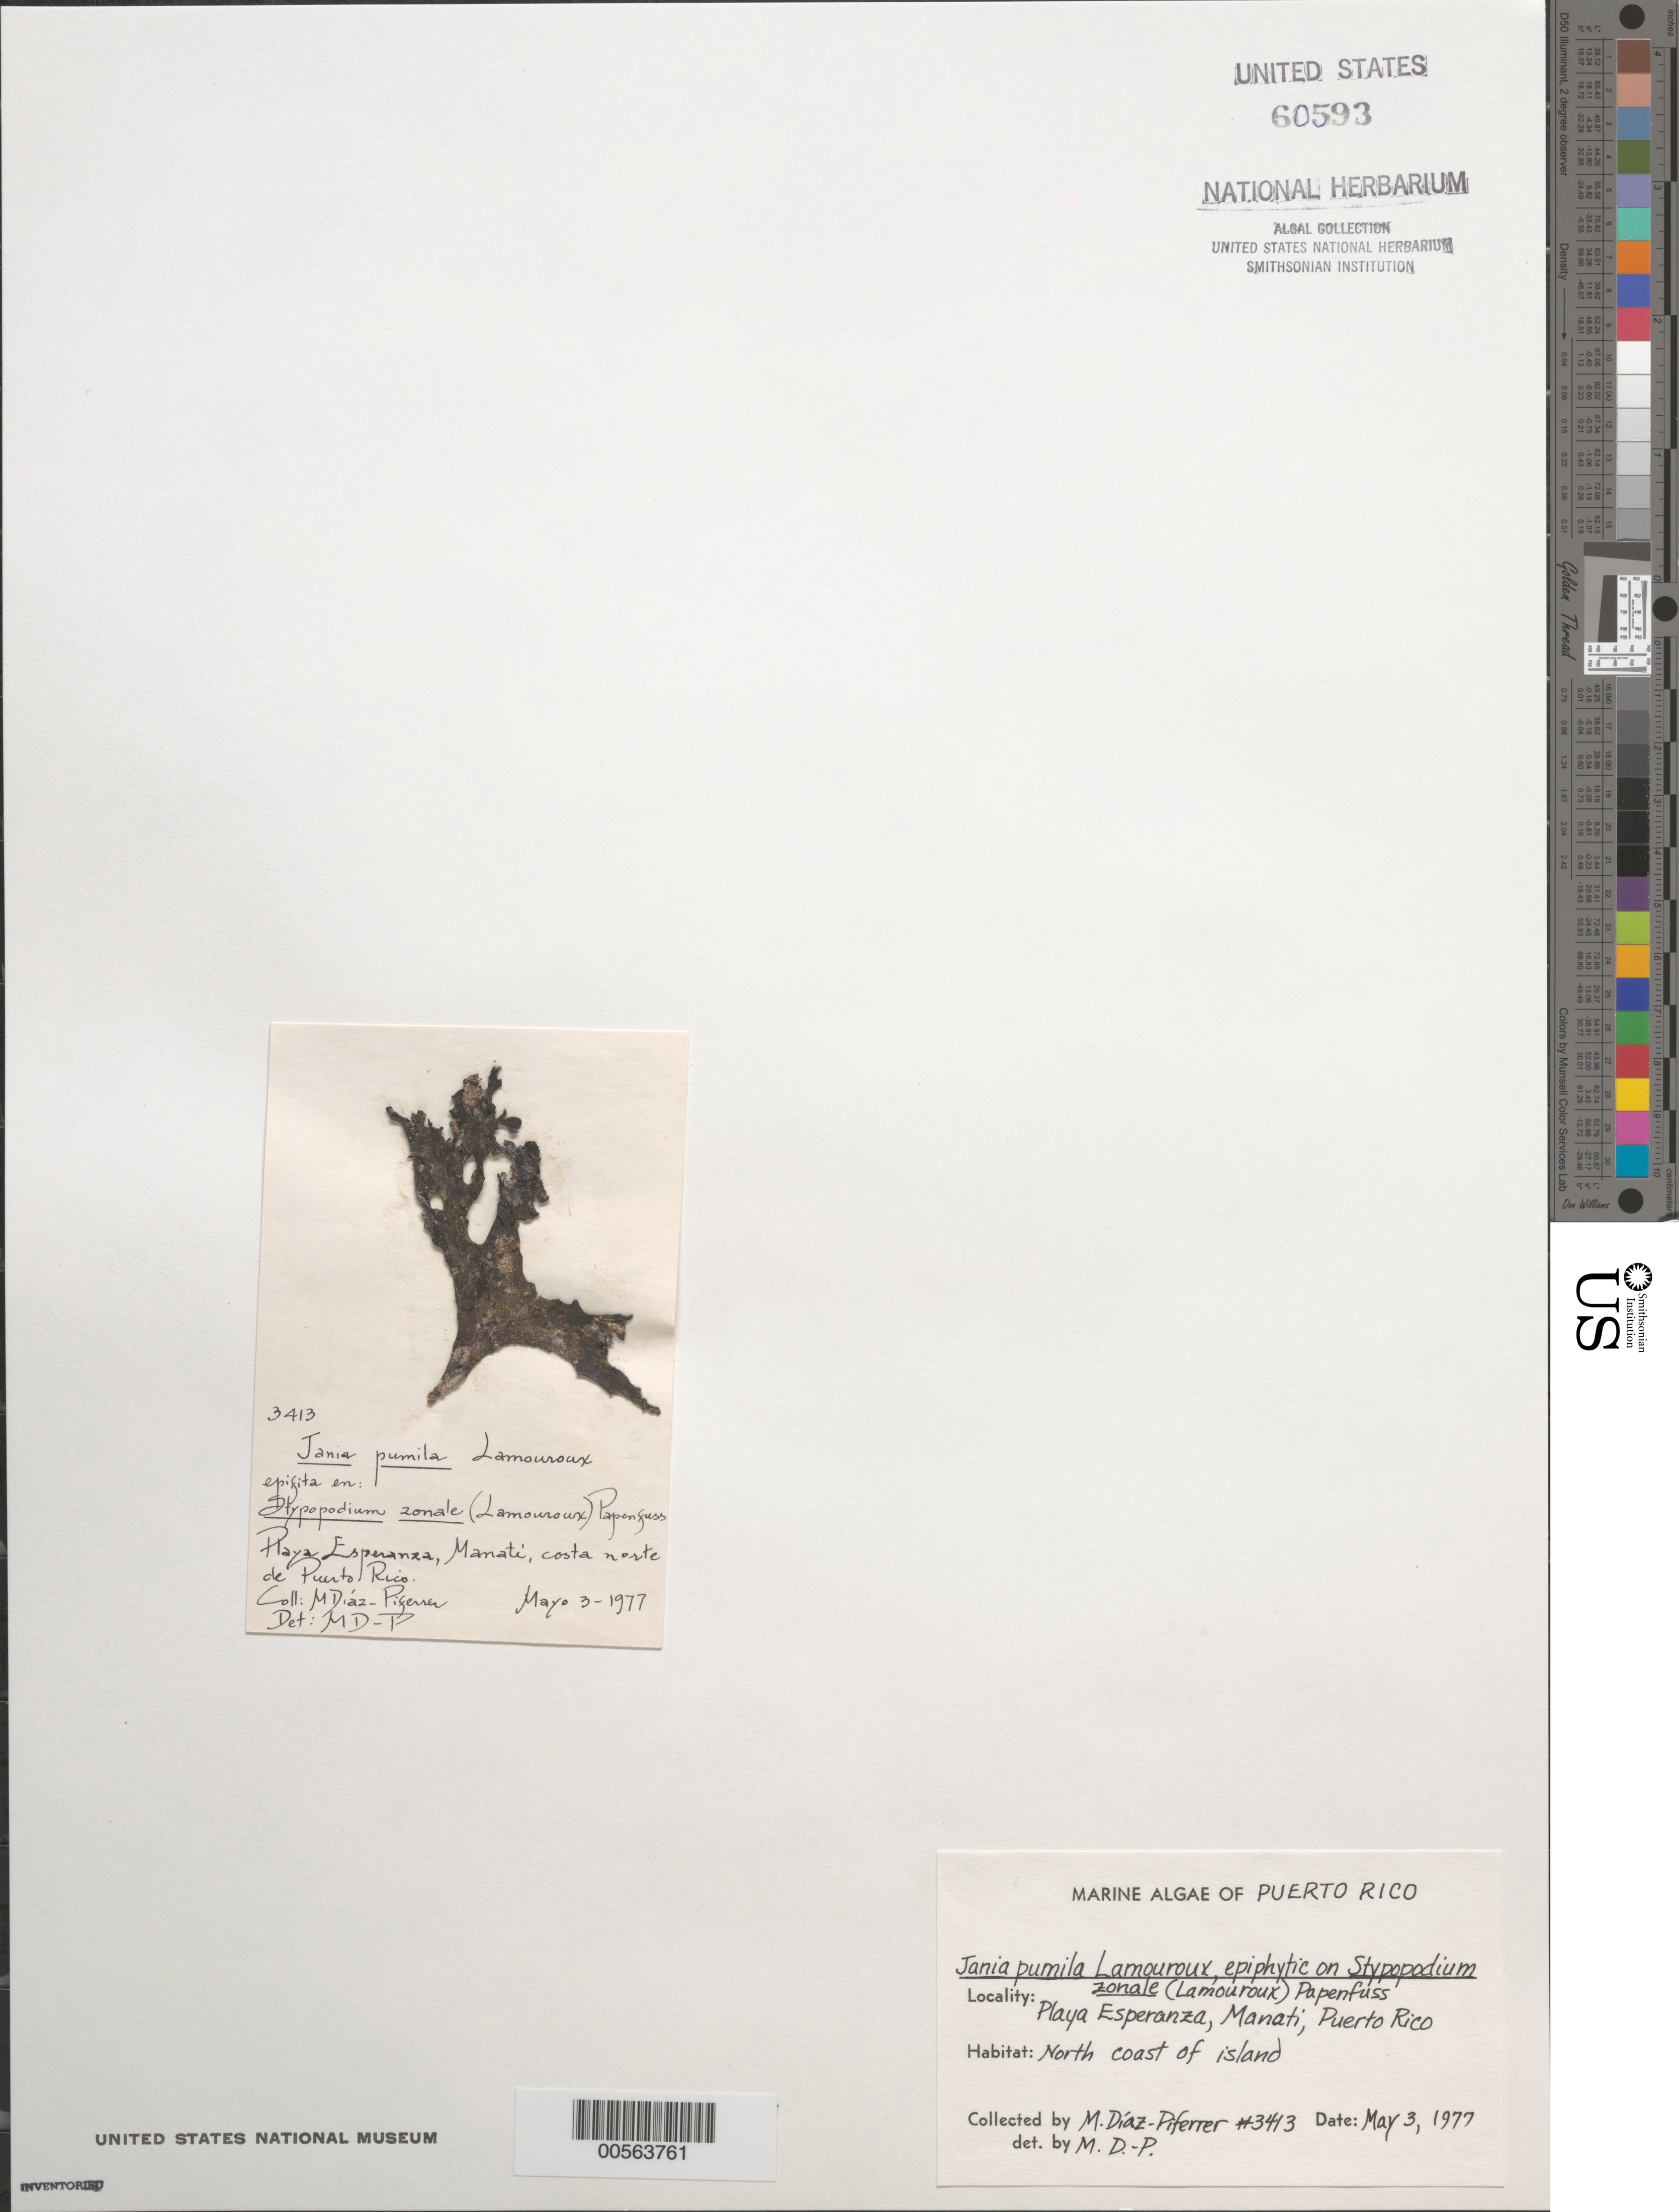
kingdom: Plantae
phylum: Rhodophyta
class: Florideophyceae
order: Corallinales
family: Corallinaceae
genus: Jania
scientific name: Jania pumila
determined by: Diaz-Piferrer, M.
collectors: M. Diaz-Piferrer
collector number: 3413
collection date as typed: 03 May 1977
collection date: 1977-05-03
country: Puerto Rico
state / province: Manati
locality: Playa esperanza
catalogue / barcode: US 60593